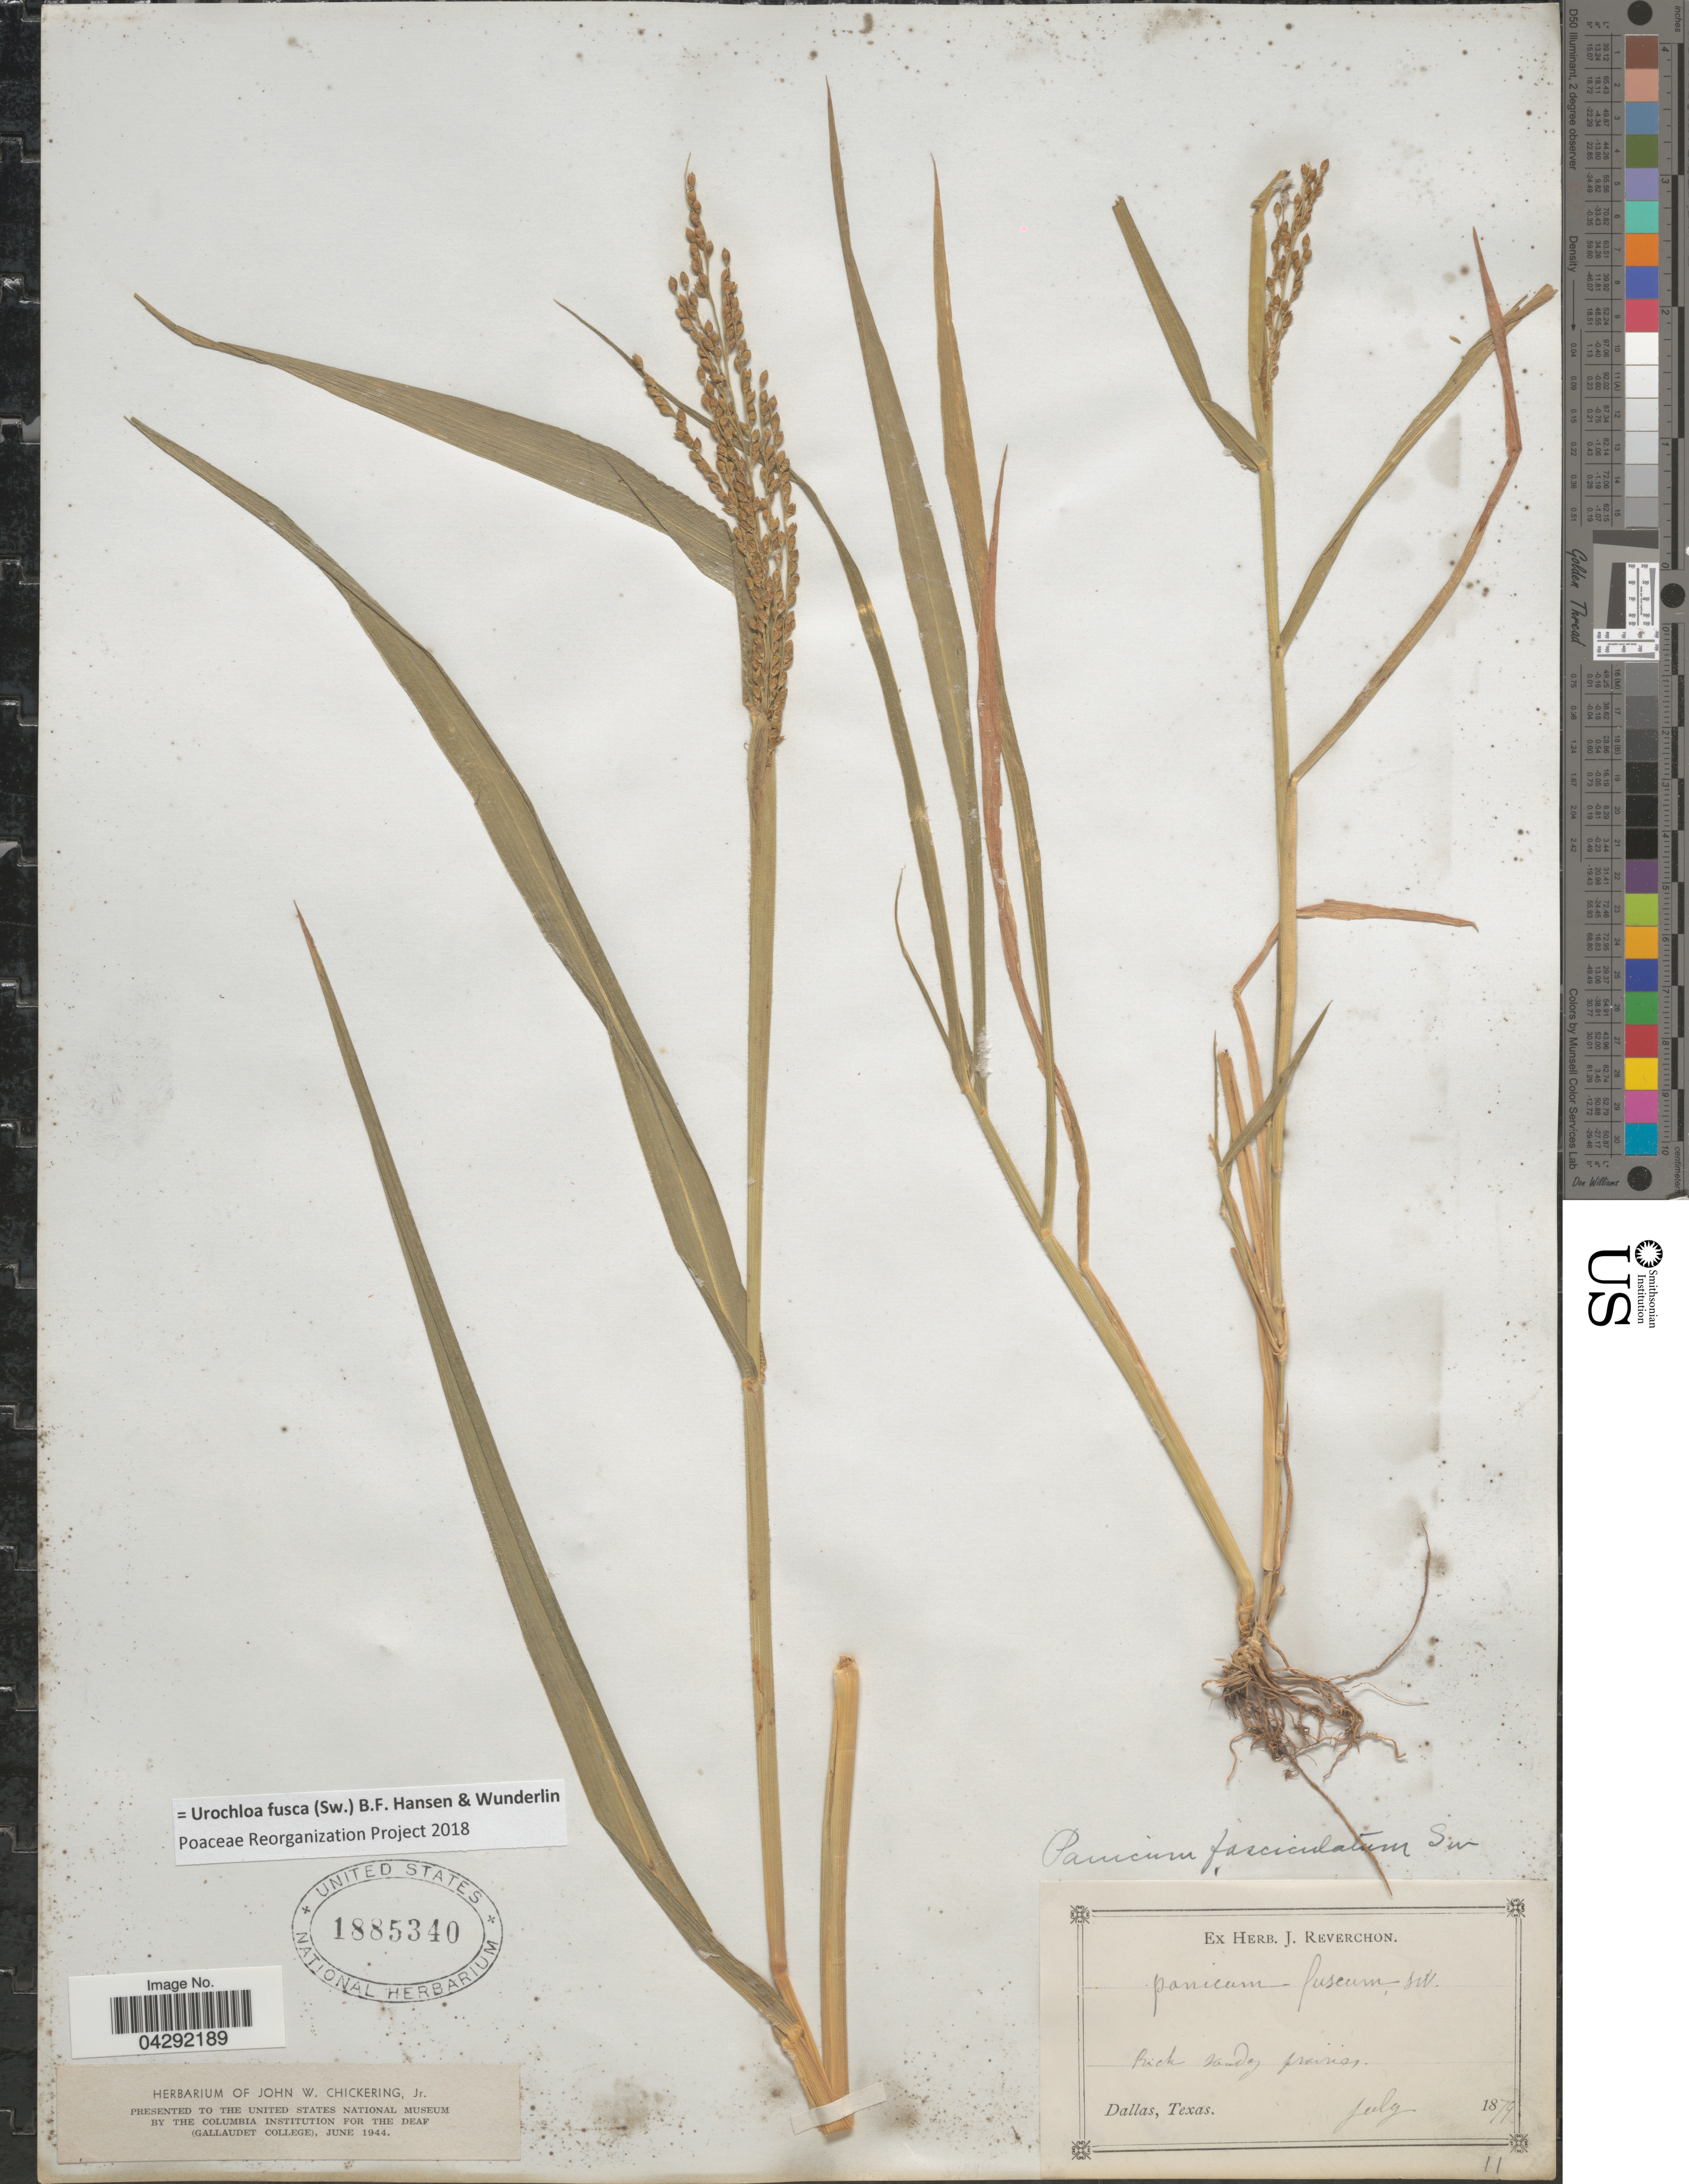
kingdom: Plantae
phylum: Tracheophyta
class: Liliopsida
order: Poales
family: Poaceae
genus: Urochloa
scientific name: Urochloa fusca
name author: (Sw.) B.F. Hansen & Wunderlin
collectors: ex herb. J. Reverchon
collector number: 11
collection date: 1879-07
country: United States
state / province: Texas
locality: Dallas.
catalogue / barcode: US 1885340